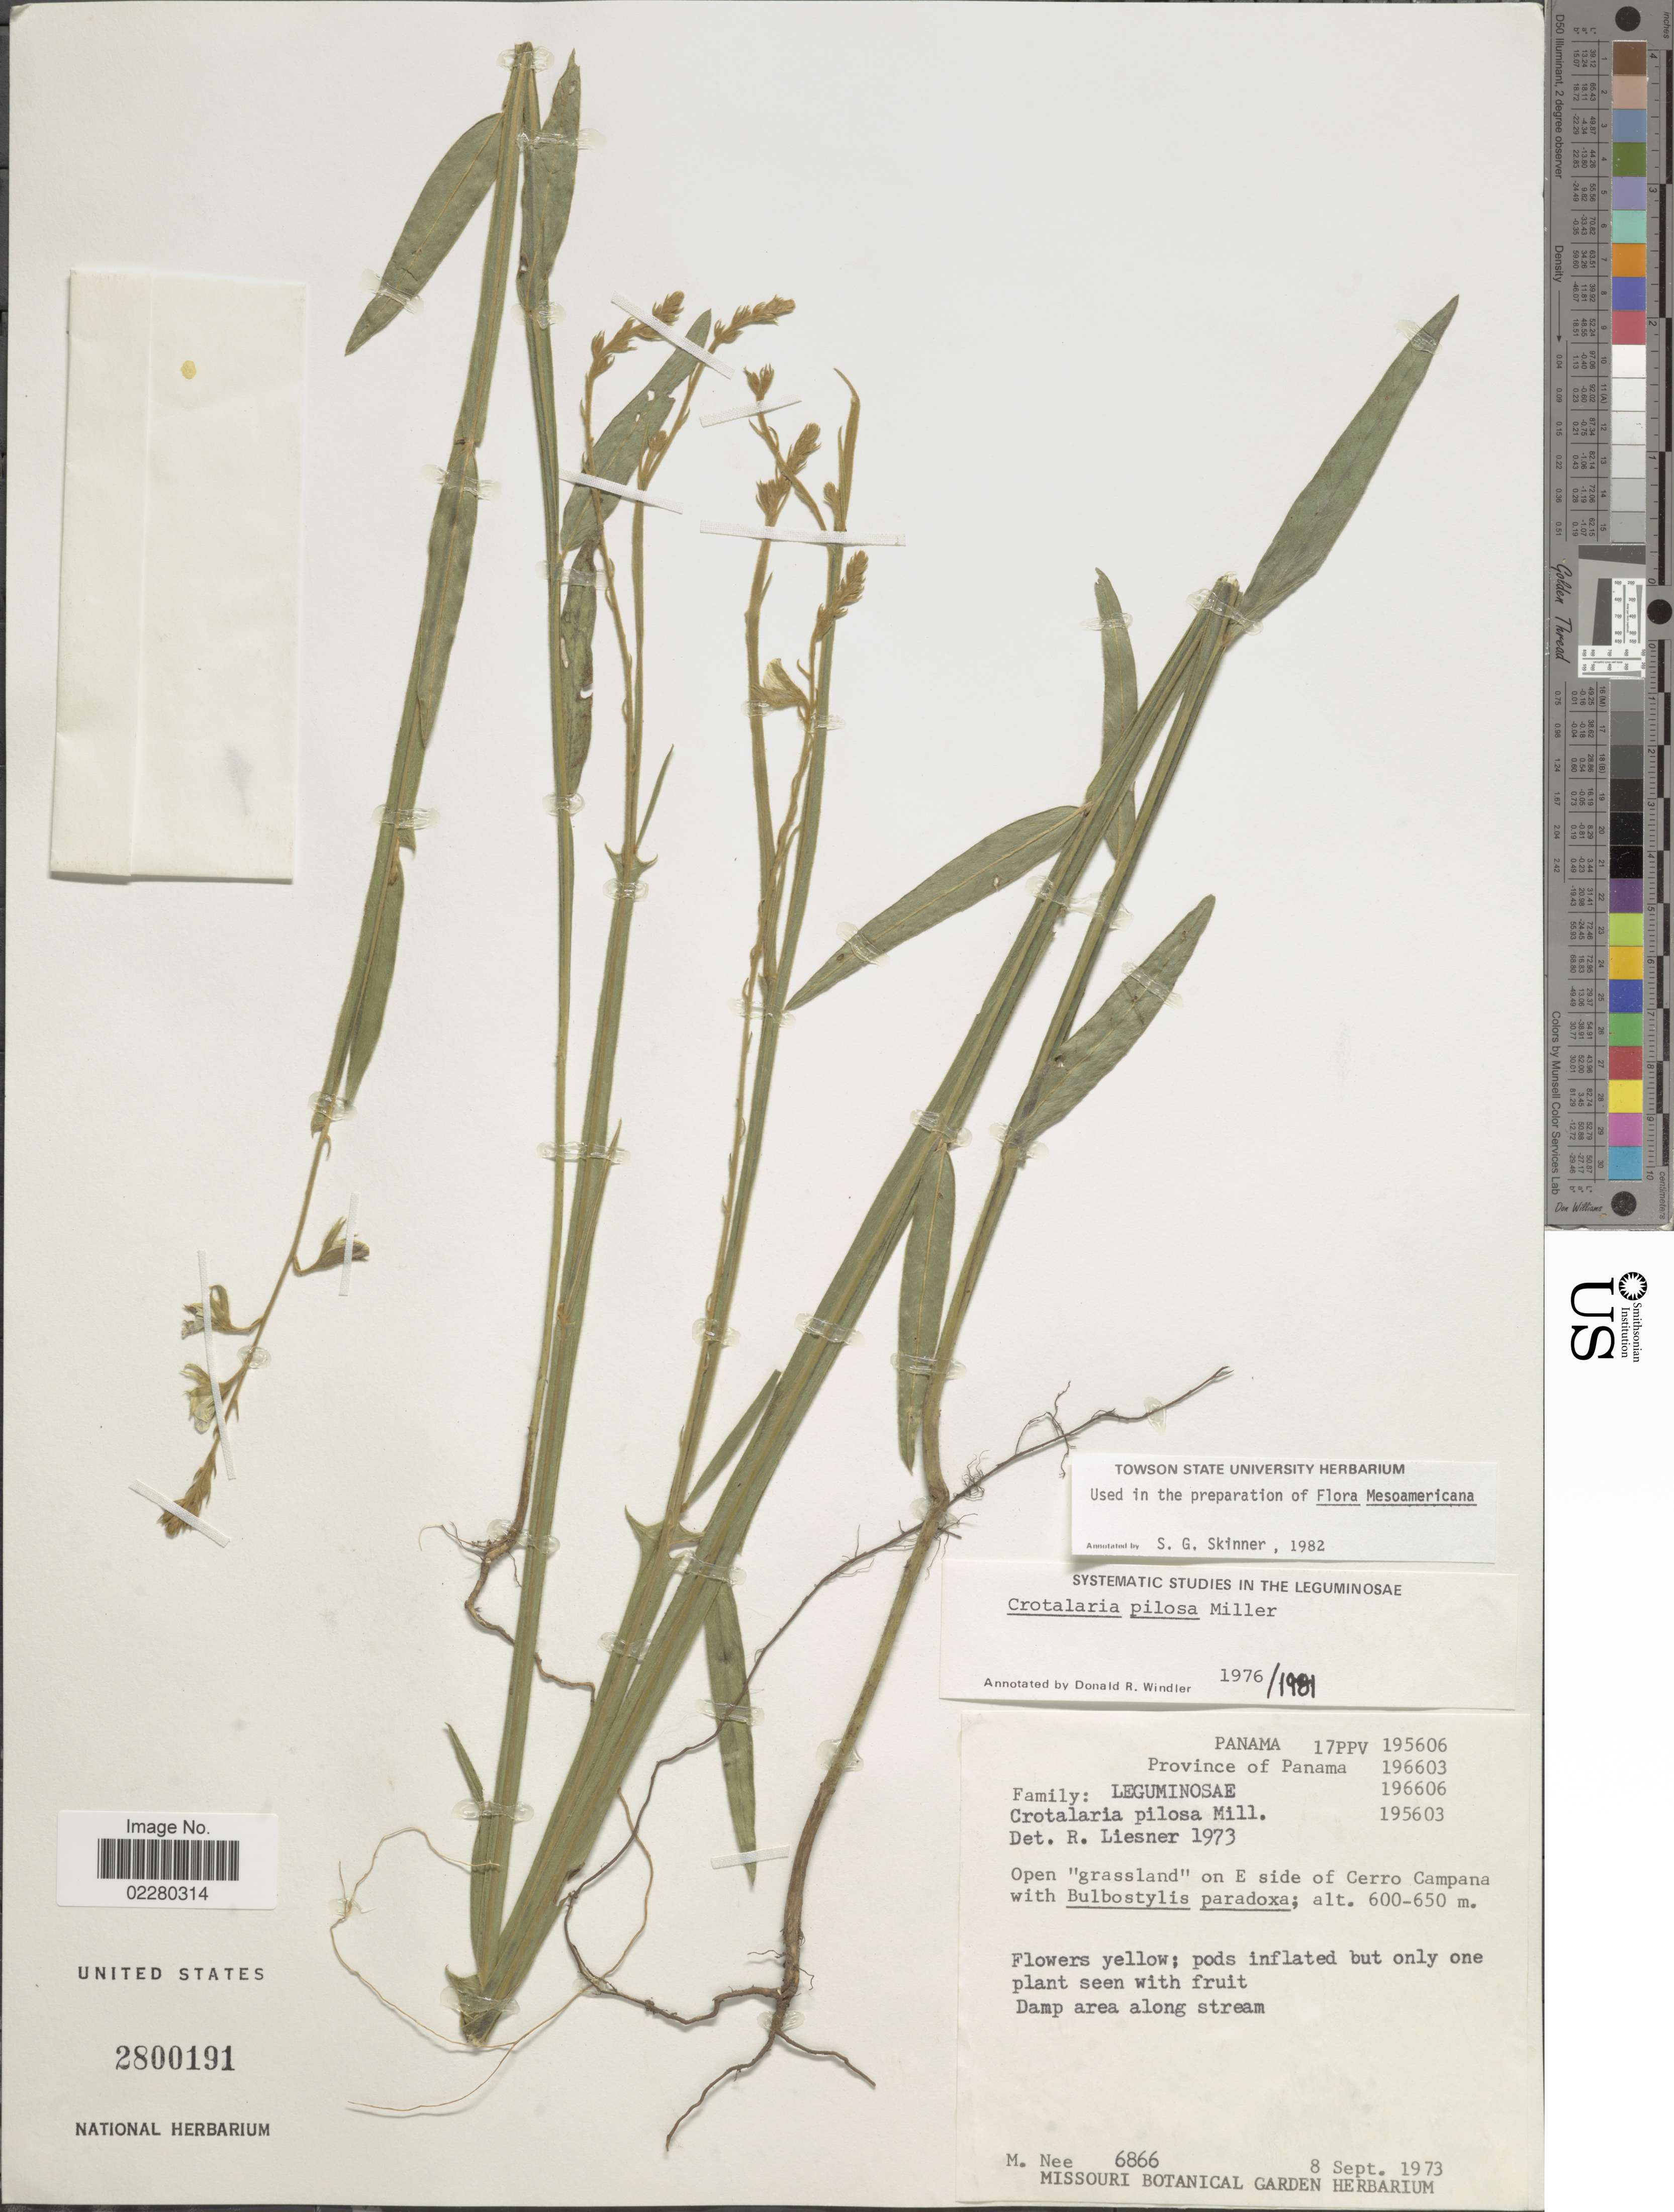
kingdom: Plantae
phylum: Tracheophyta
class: Magnoliopsida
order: Fabales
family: Fabaceae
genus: Crotalaria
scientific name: Crotalaria pilosa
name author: Mill.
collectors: M. Nee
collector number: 6866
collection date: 1973-09-08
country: Panama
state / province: Panamá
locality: Province of Panama. Open "grassland" on E side of Cerro Campana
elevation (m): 600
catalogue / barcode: US 2800191